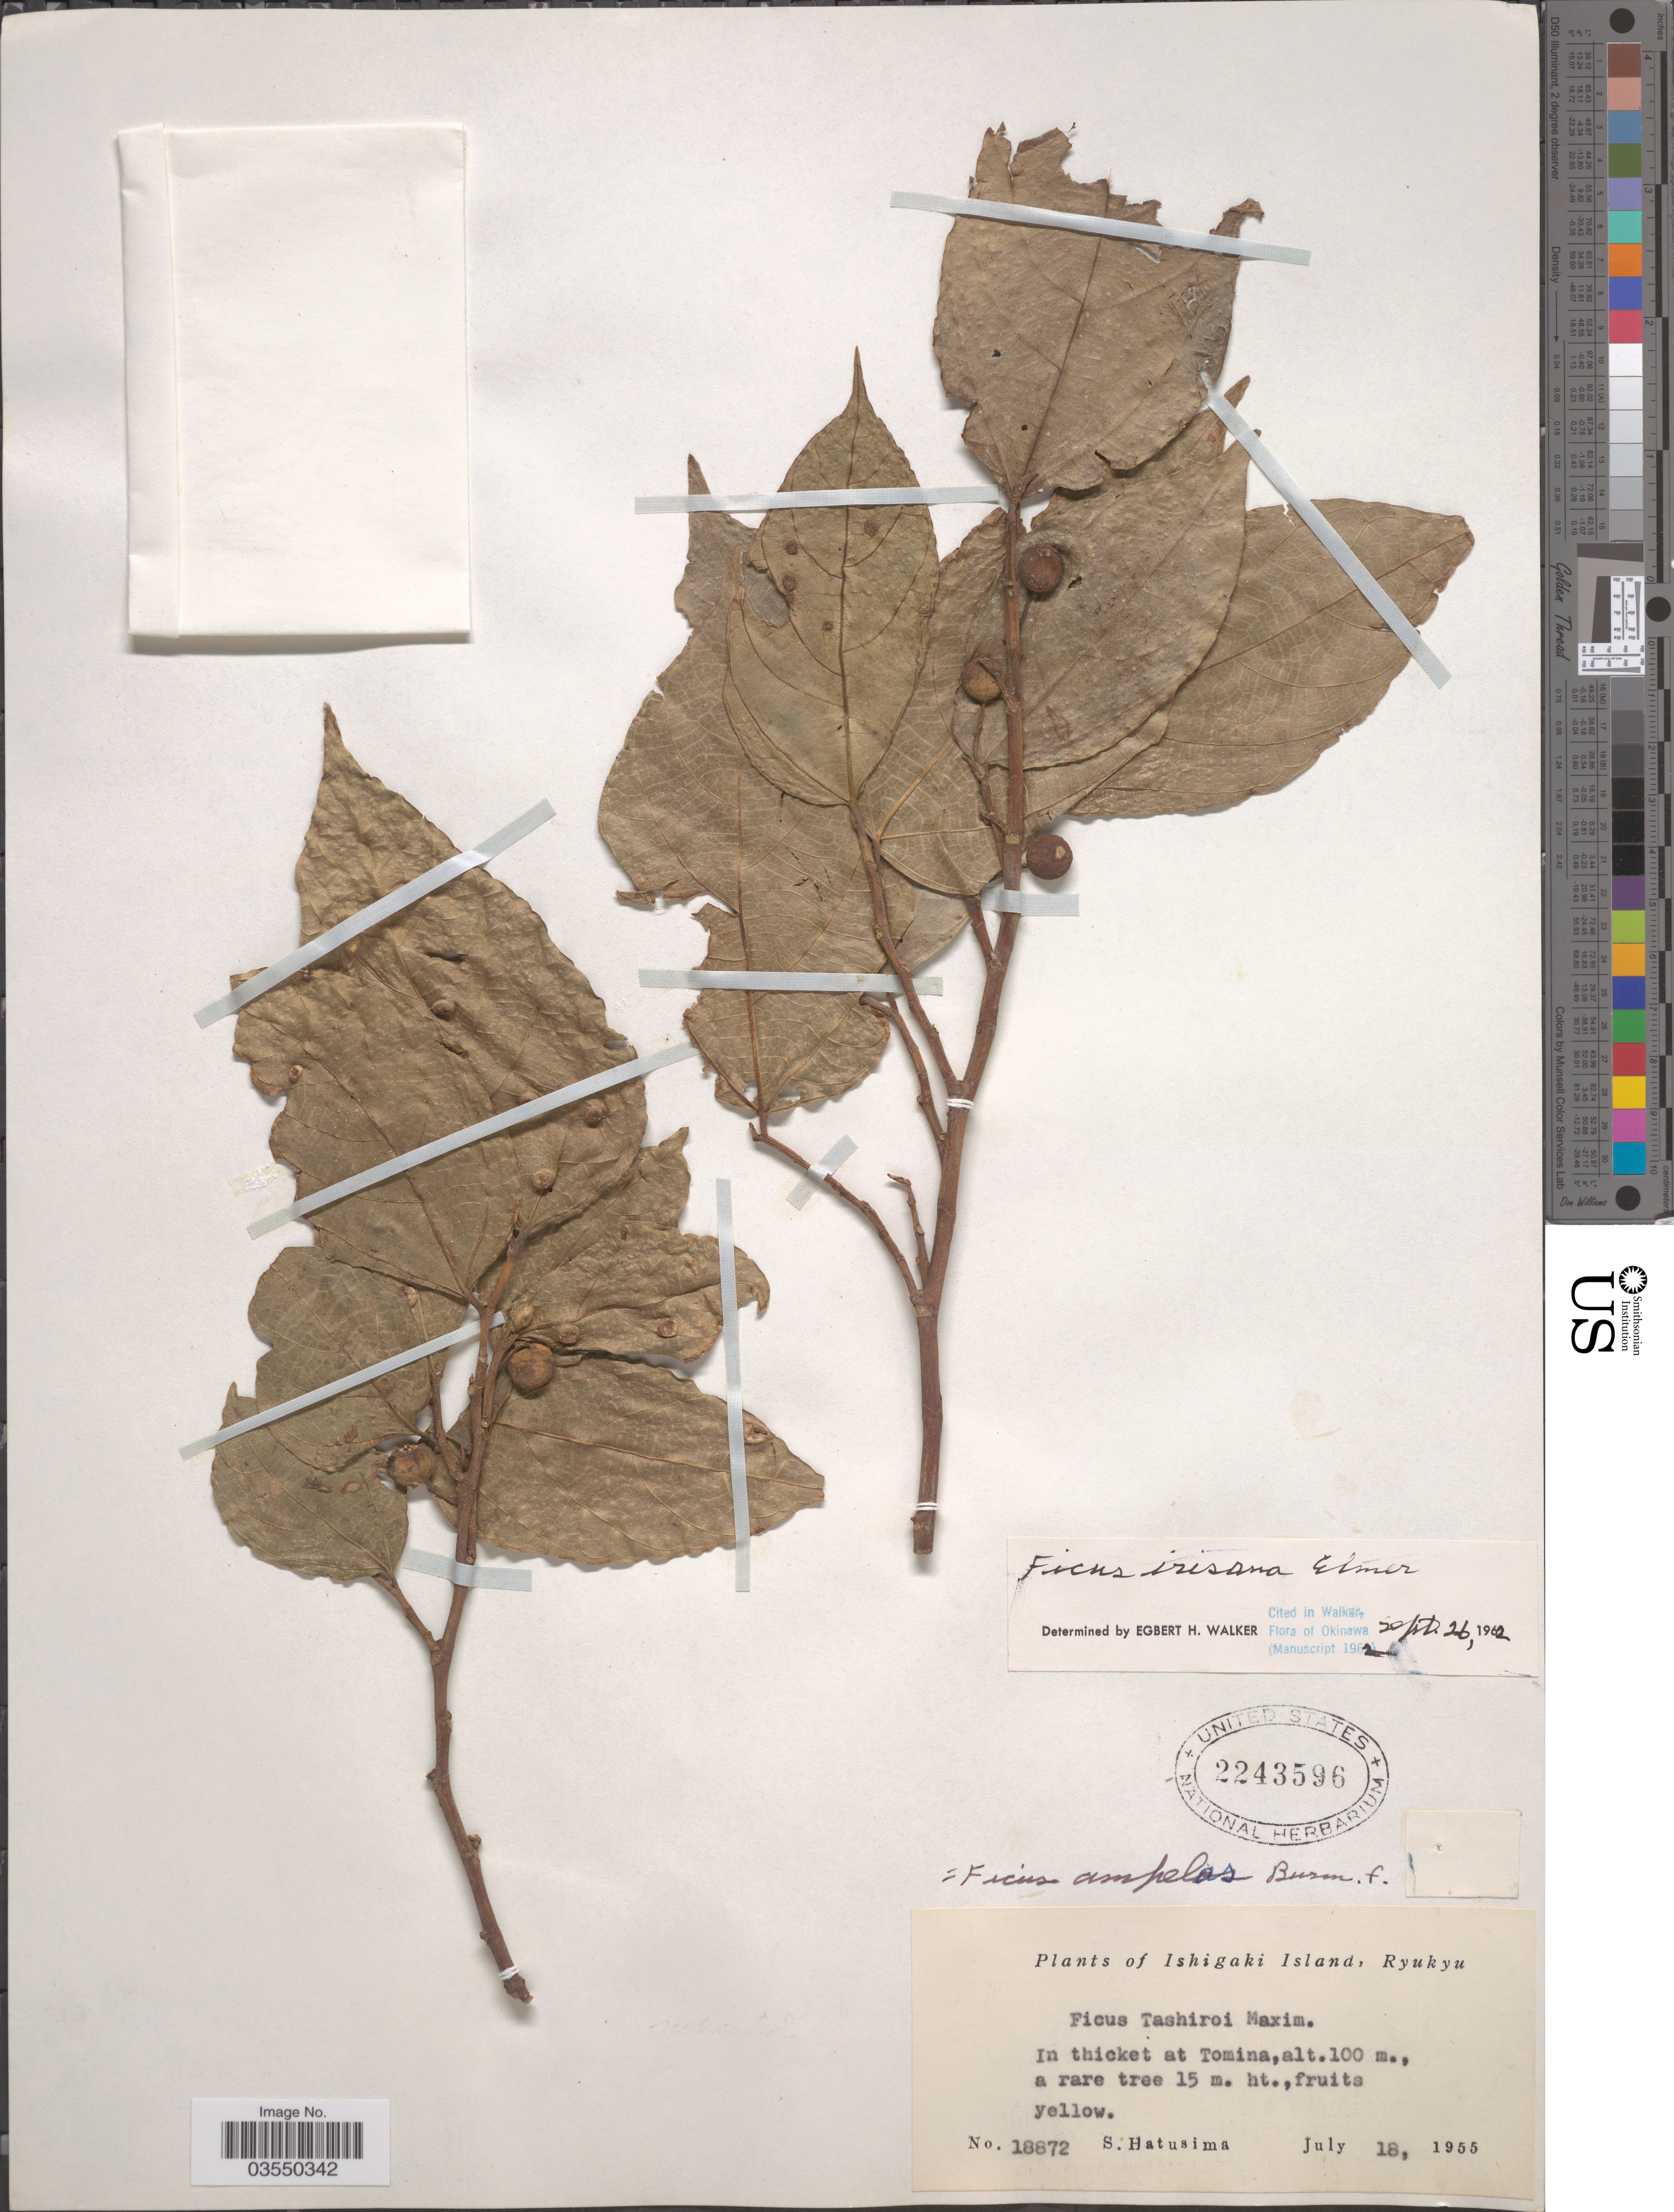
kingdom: Plantae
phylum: Tracheophyta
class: Magnoliopsida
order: Rosales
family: Moraceae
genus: Ficus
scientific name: Ficus irisana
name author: Elmer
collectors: S. Hatusima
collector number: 18872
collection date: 1955-07-18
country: Japan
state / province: Okinawa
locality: Ishigaki Island, Ryukyu. Tomina.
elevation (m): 100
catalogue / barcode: US 2243596